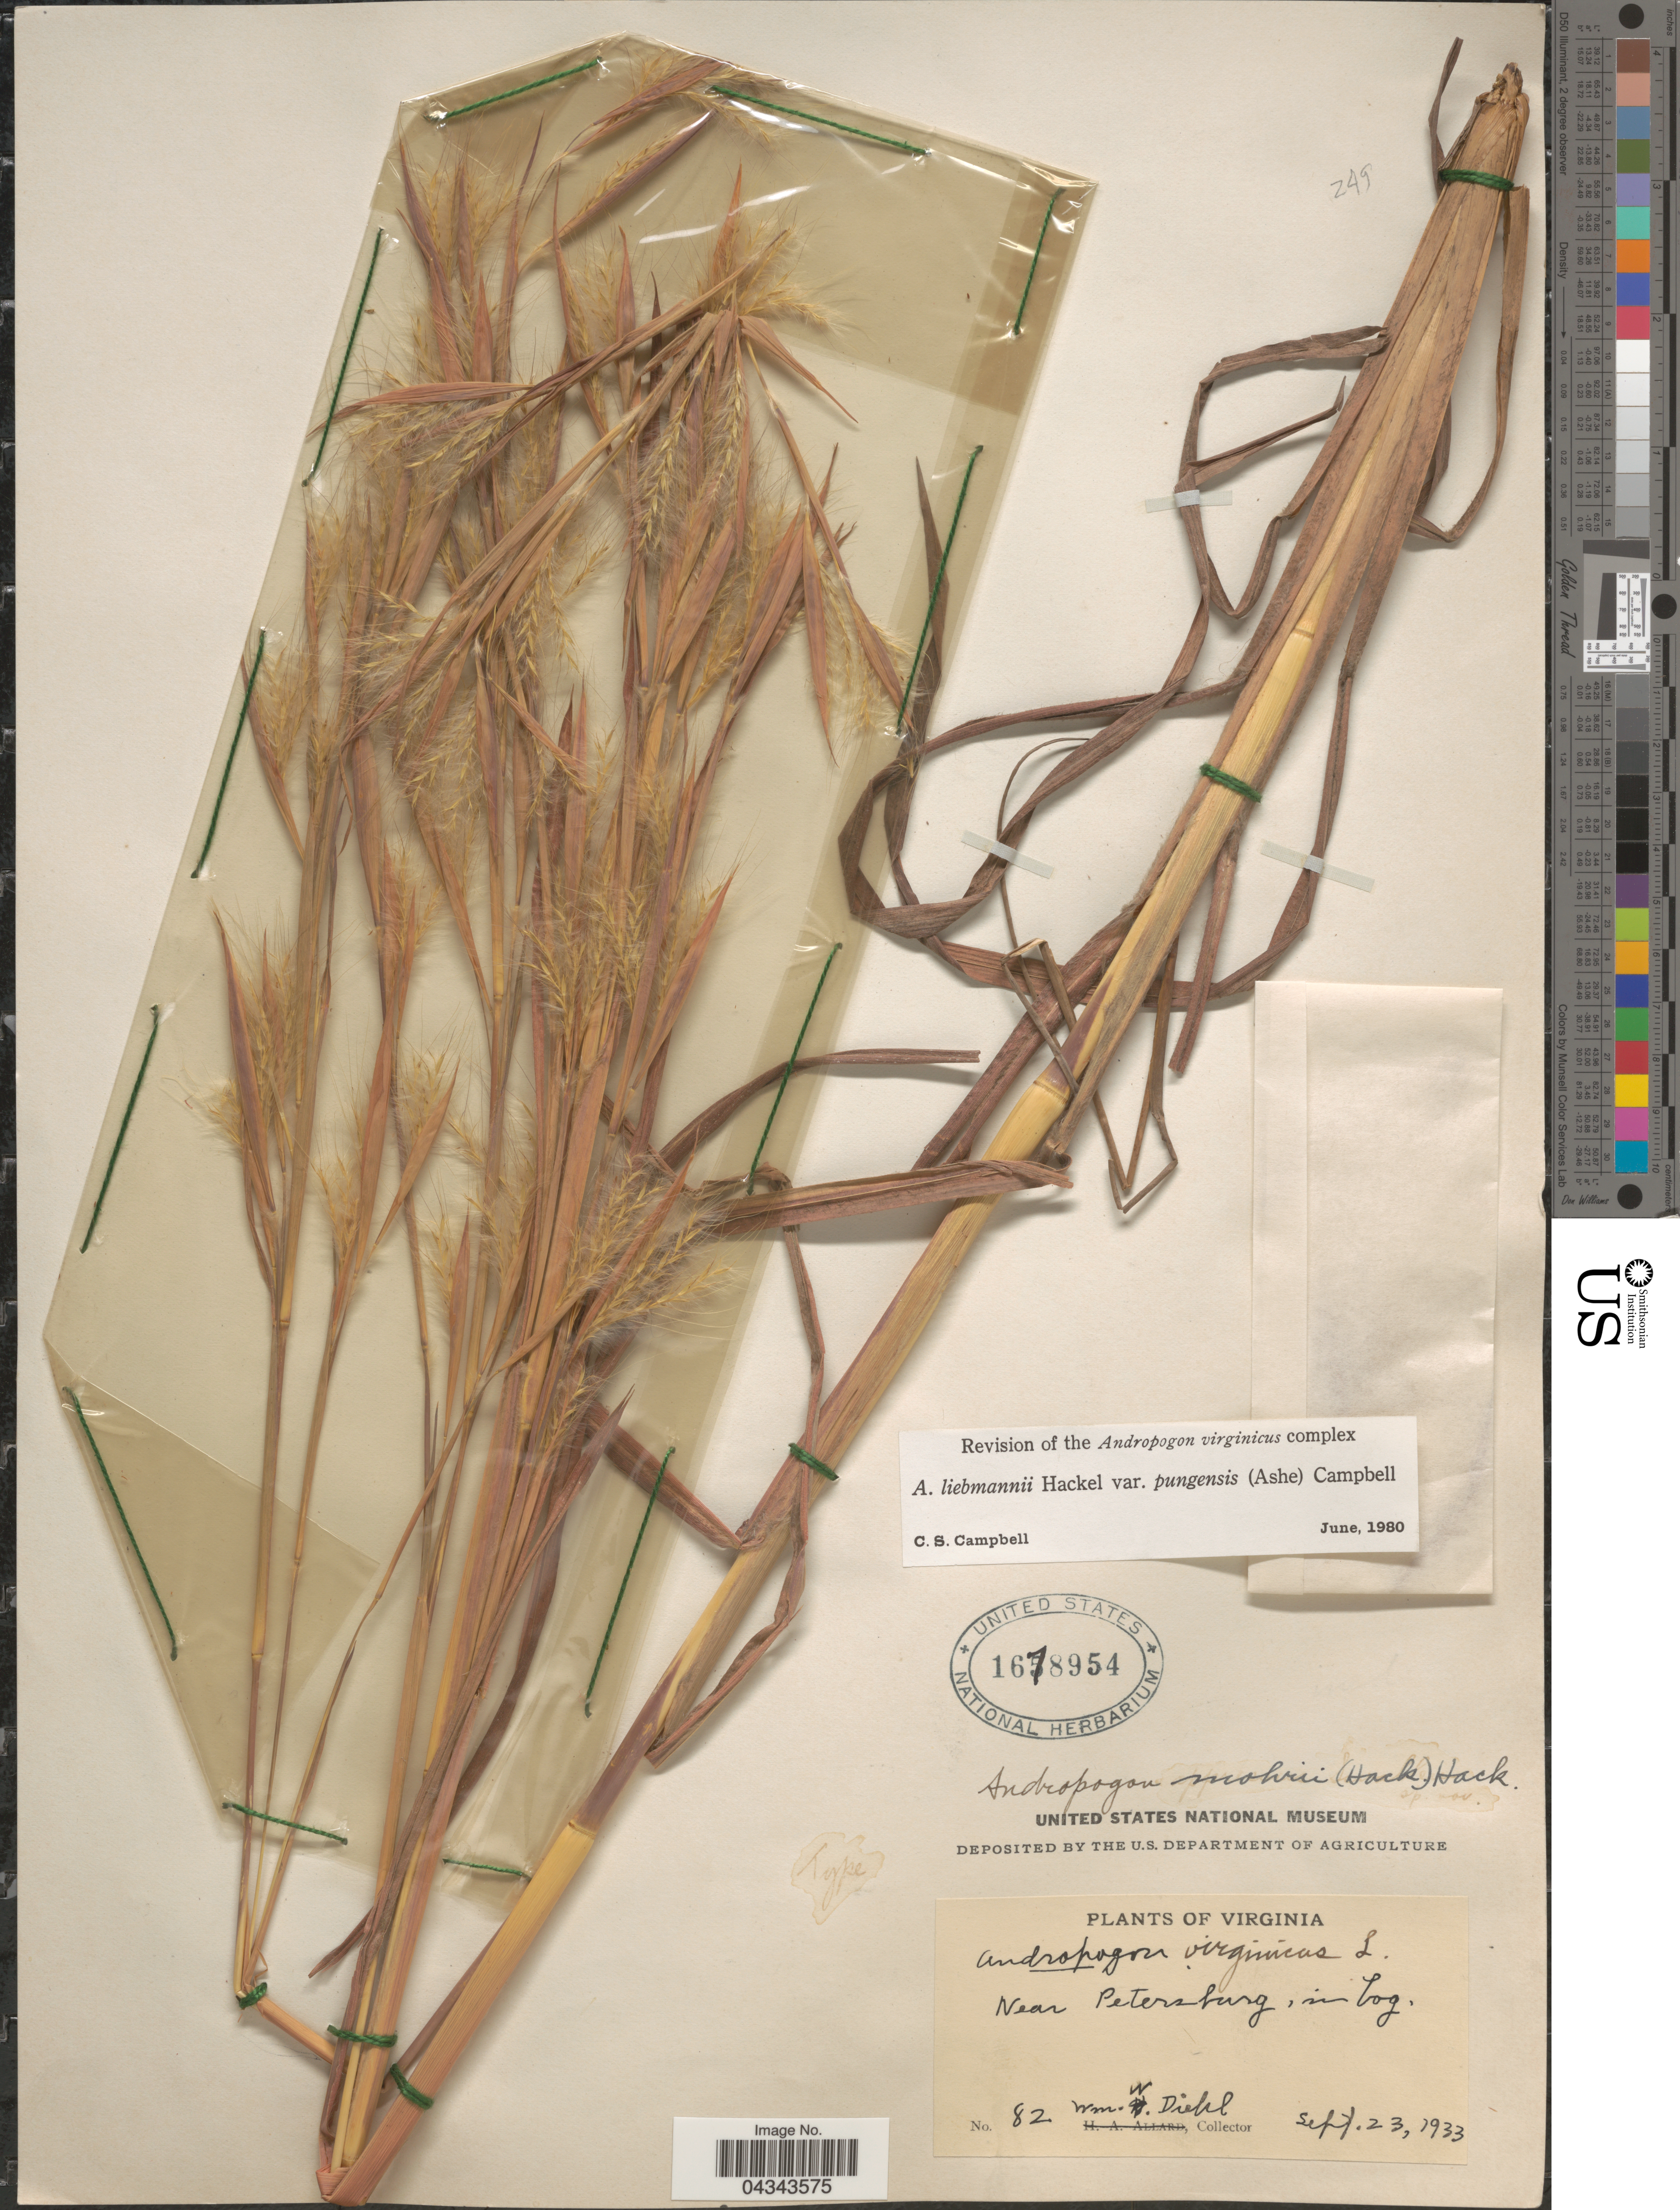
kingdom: Plantae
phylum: Tracheophyta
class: Liliopsida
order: Poales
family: Poaceae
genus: Andropogon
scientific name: Andropogon liebmannii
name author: Hack.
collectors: W. Diehl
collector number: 82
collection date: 1933-09-23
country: United States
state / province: Virginia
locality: Near Petersburg, in log.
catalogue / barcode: US 1678954